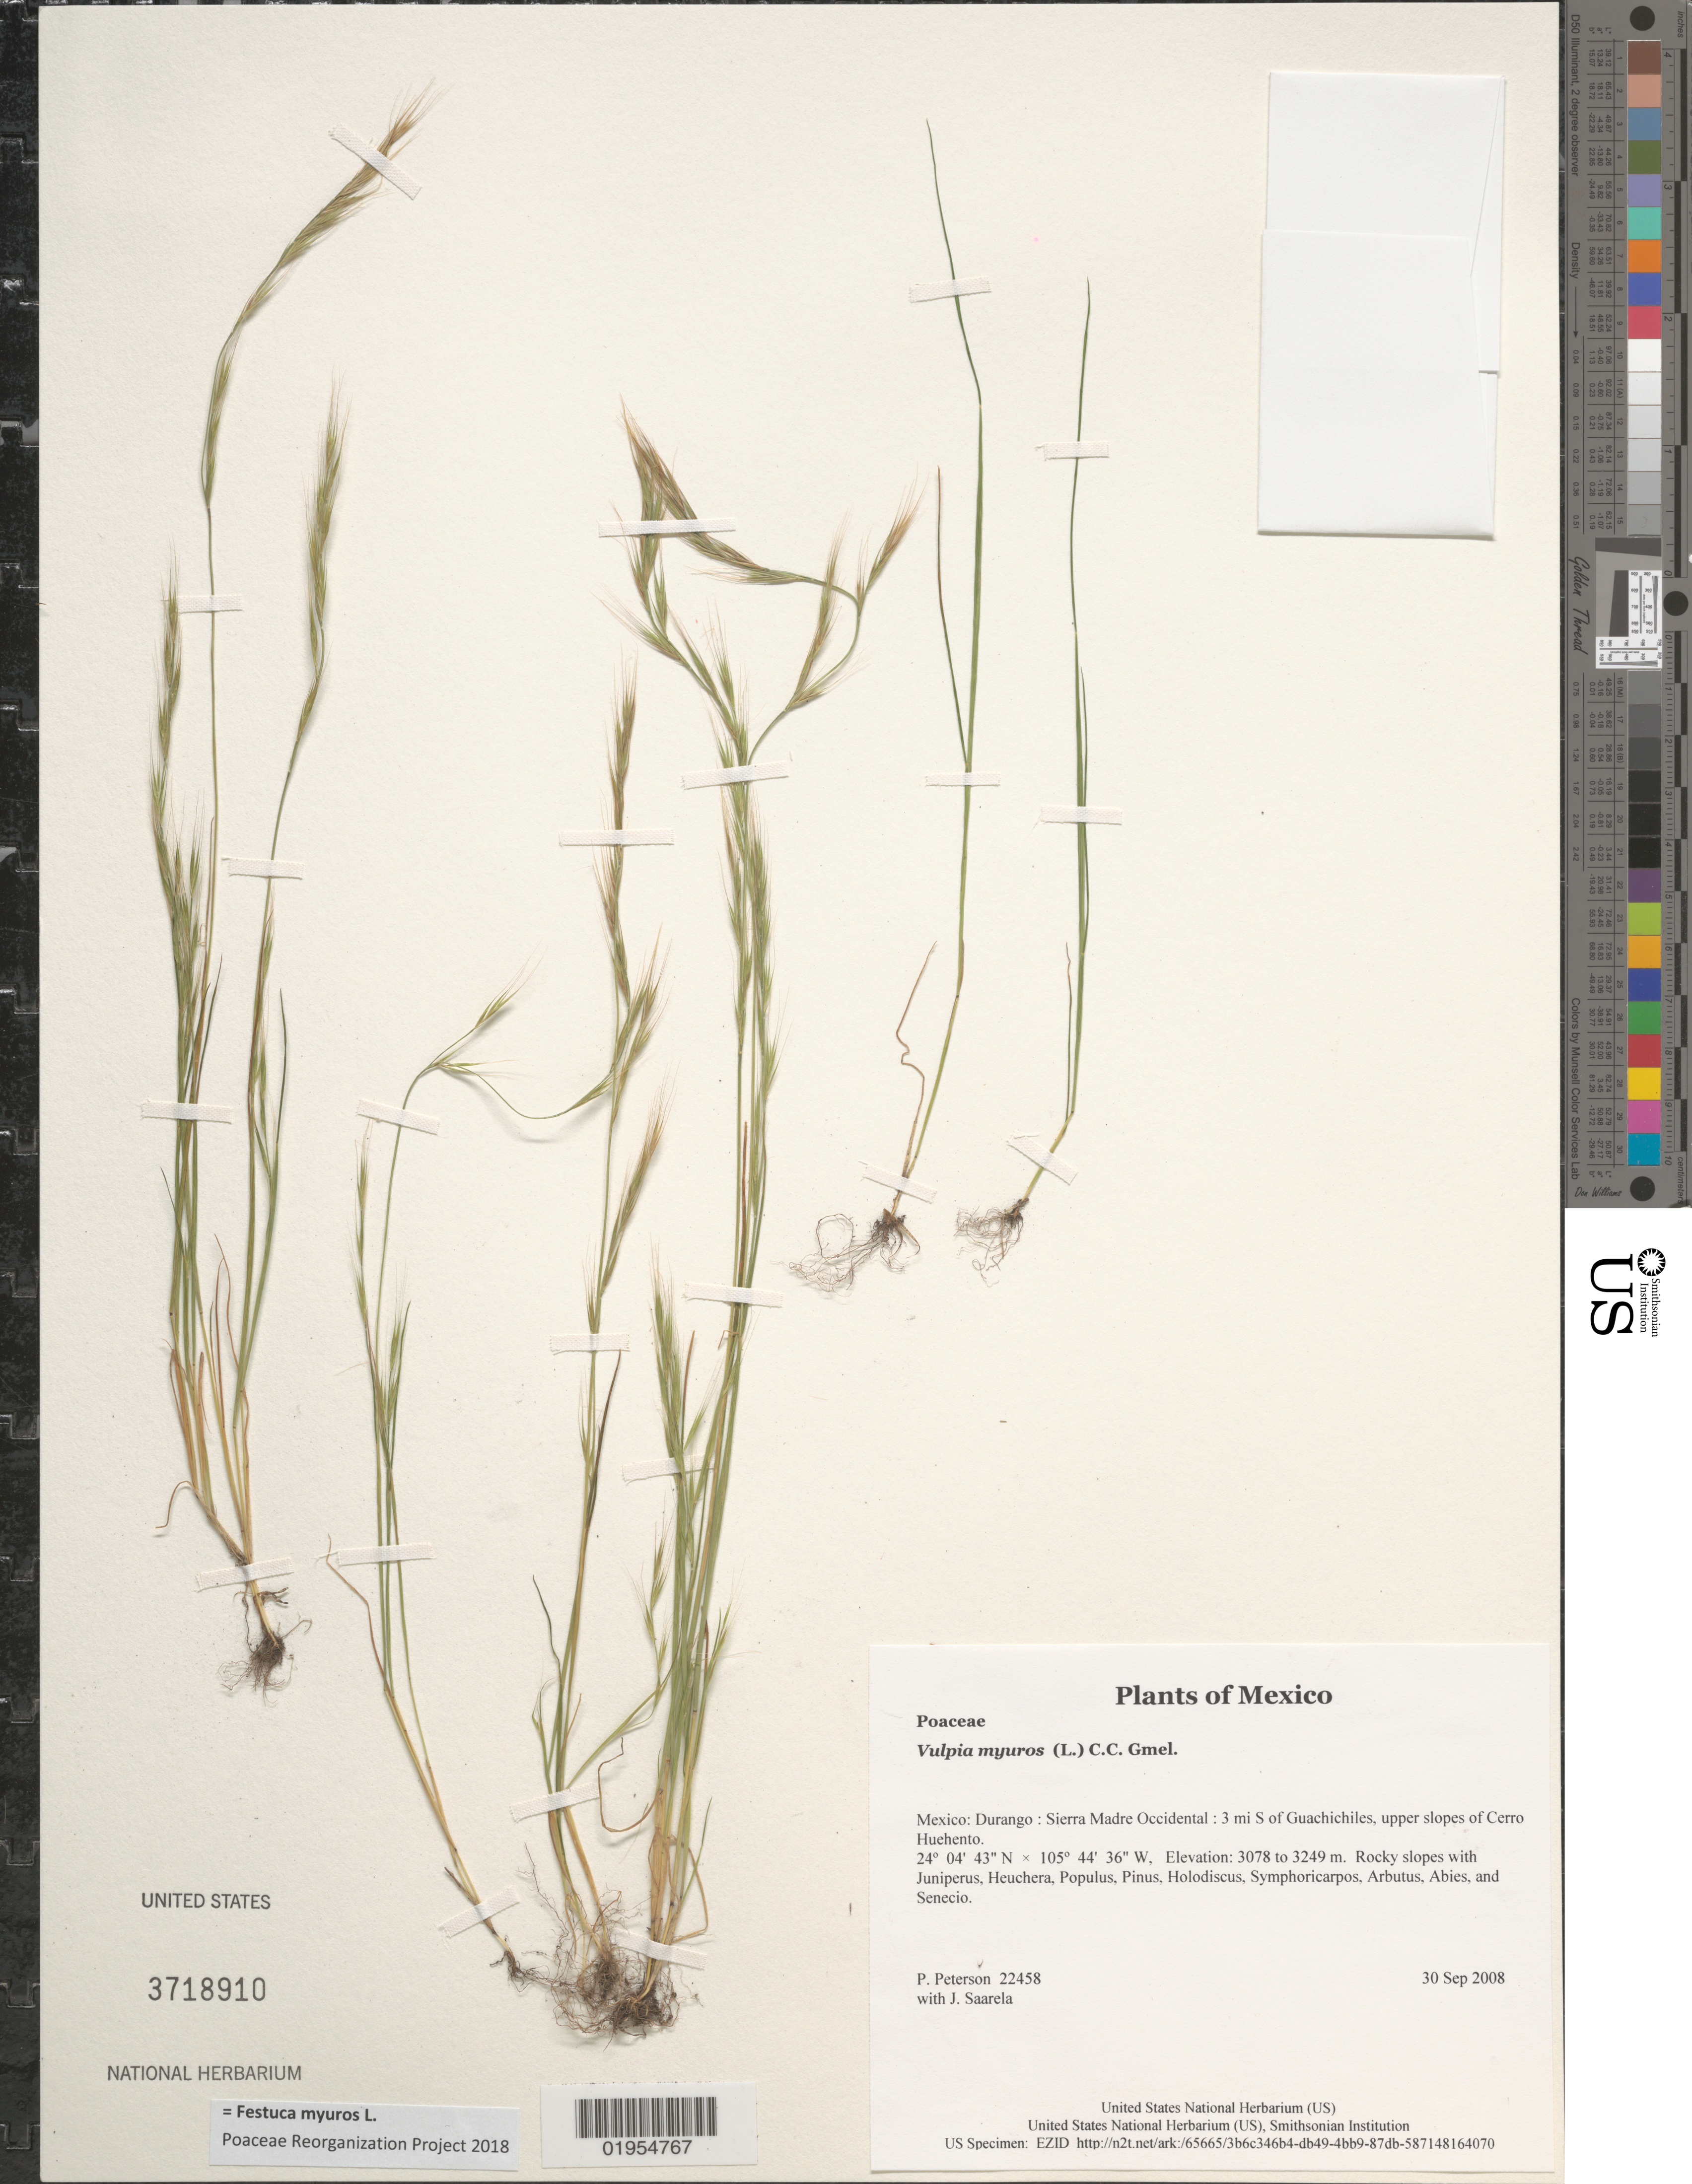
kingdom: Plantae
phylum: Tracheophyta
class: Liliopsida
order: Poales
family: Poaceae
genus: Festuca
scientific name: Festuca myuros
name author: L.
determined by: Poaceae Reorganization Project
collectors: P. M. Peterson & J. Saarela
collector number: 22458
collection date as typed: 30 Sep 2008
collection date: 2008-09-30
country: Mexico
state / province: Durango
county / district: Sierra Madre Occidental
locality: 3 mi S of Guachichiles, upper slopes of Cerro Huehento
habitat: Rocky slopes with Juniperus, Heuchera, Populus, Pinus, Holodiscus, Symphoricarpos, Arbutus, Abies, and Senecio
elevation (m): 3078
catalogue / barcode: US 3718910